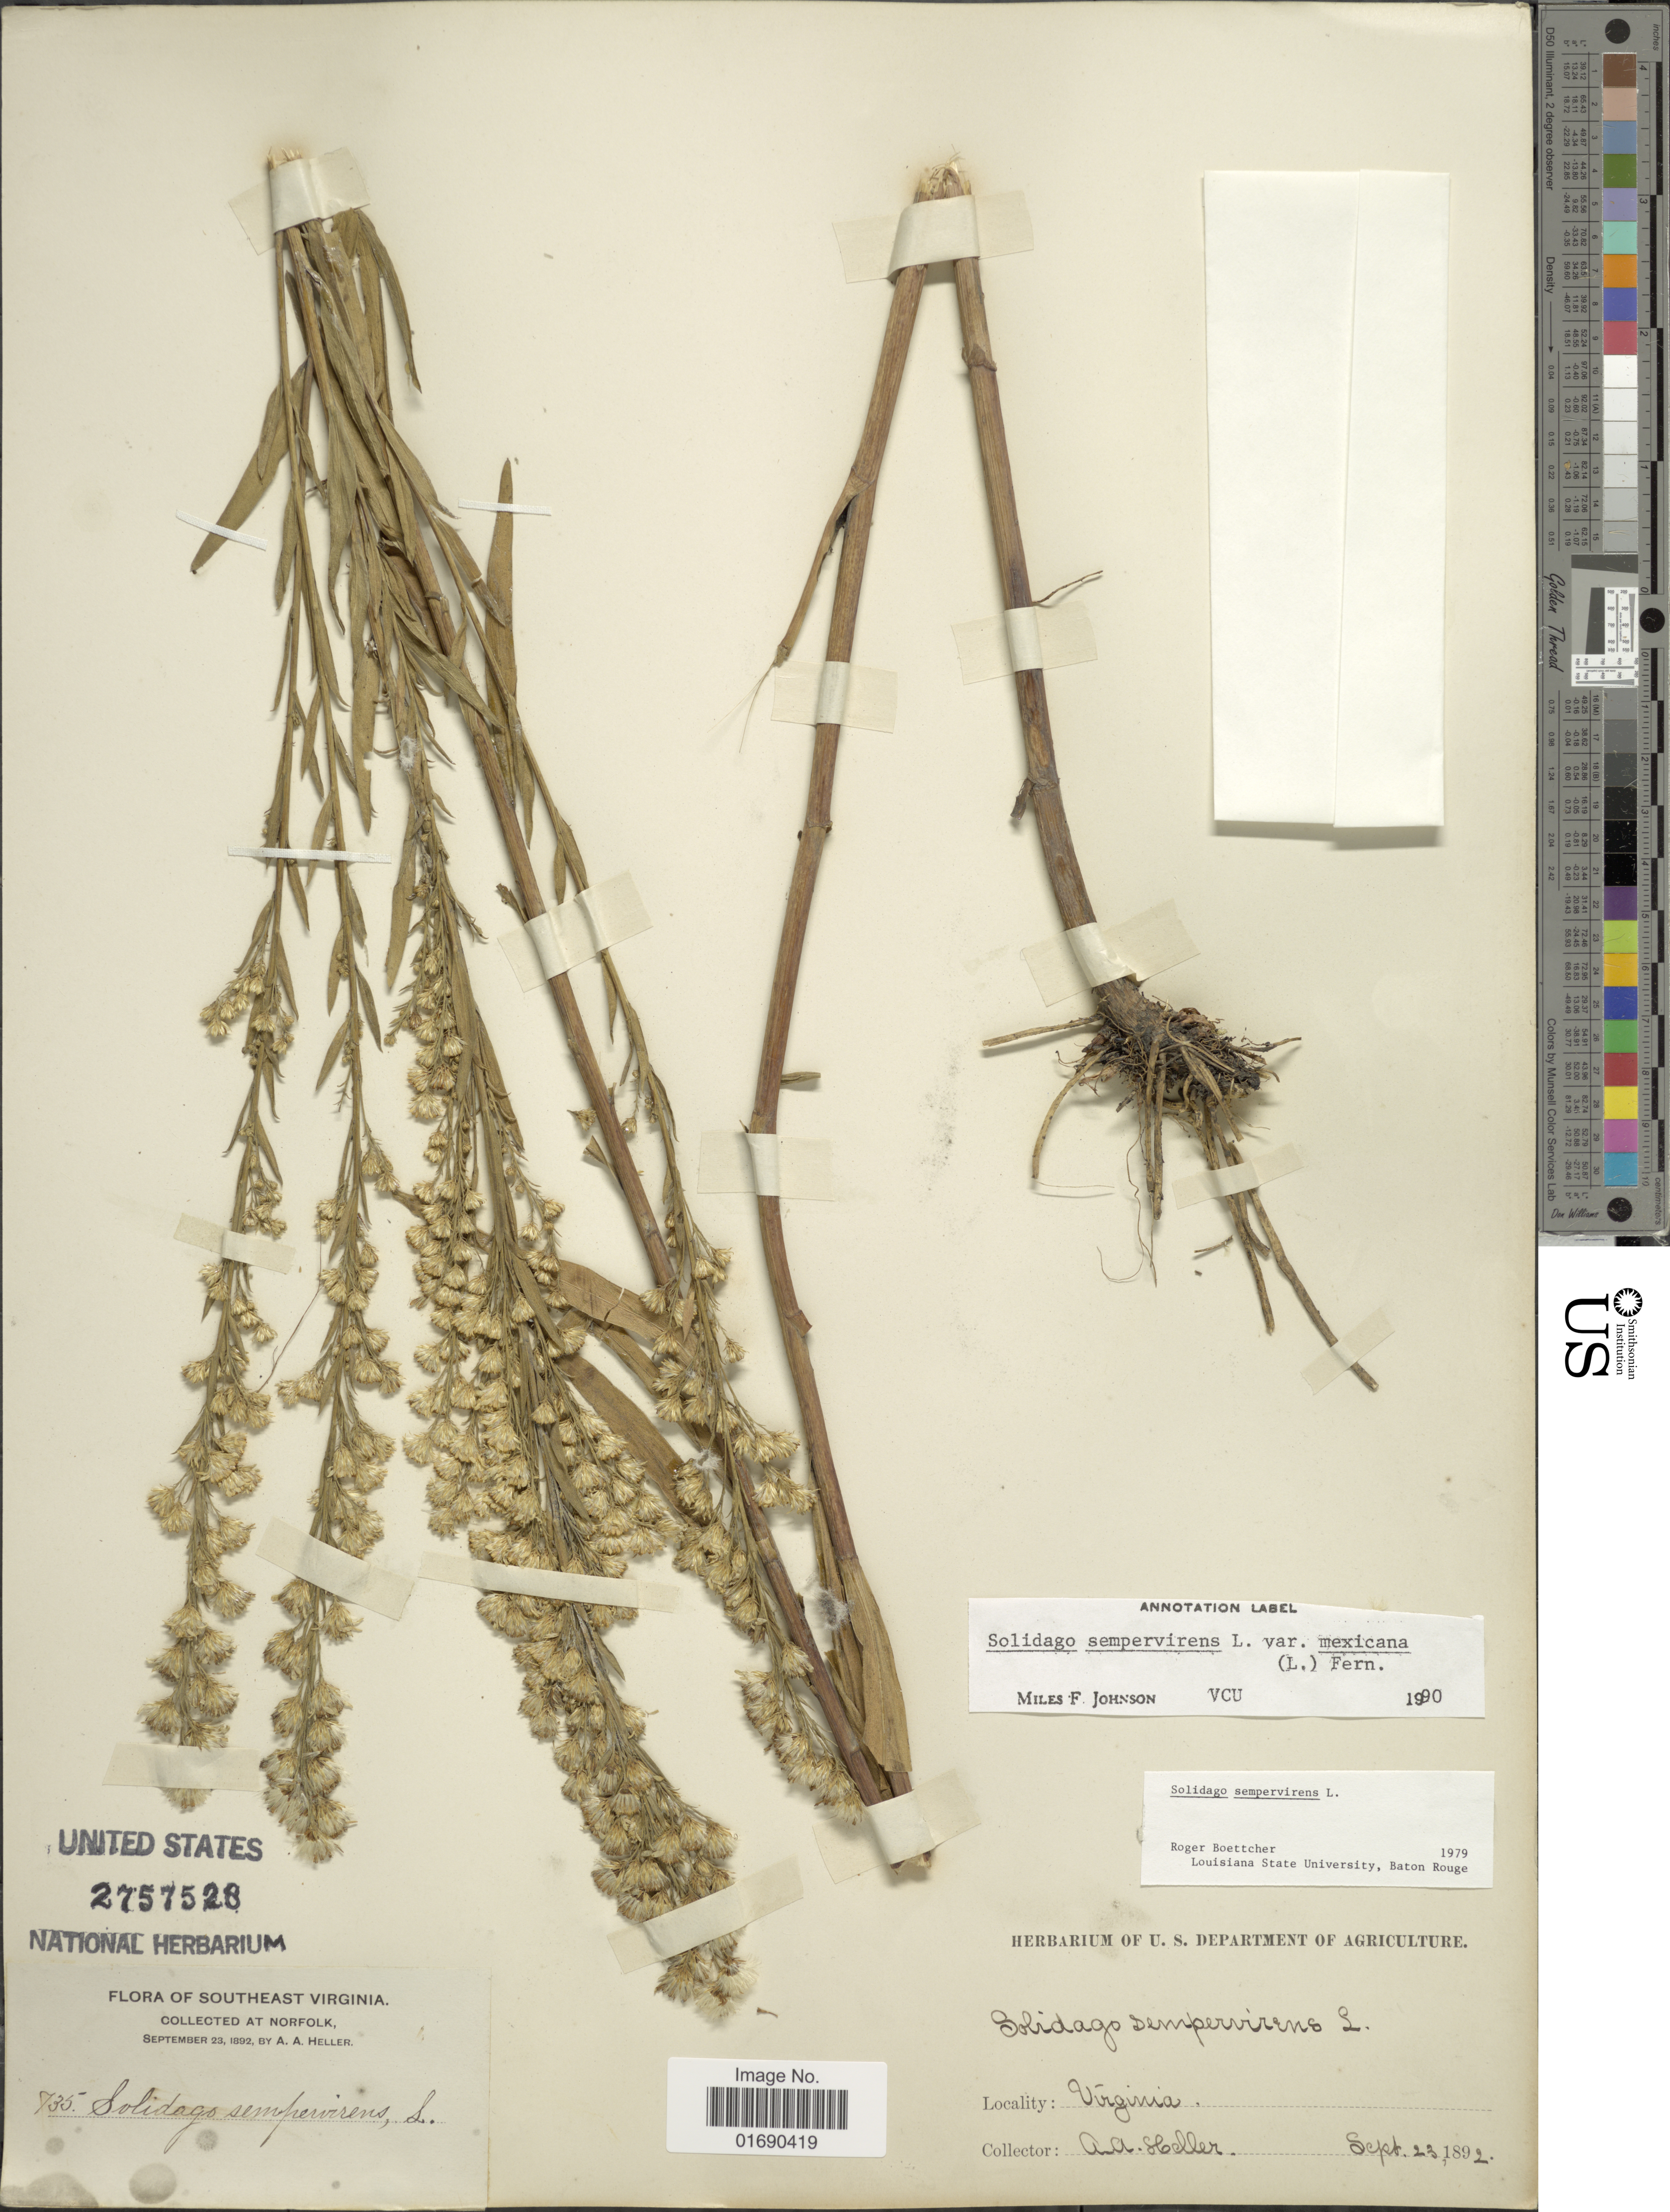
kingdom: Plantae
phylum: Tracheophyta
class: Magnoliopsida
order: Asterales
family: Asteraceae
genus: Solidago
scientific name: Solidago sempervirens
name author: L.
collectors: A. A. Heller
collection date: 1892-09-23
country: United States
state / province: Virginia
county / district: City of Norfolk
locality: Southeast Virginia, at Norfolk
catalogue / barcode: US 2757528